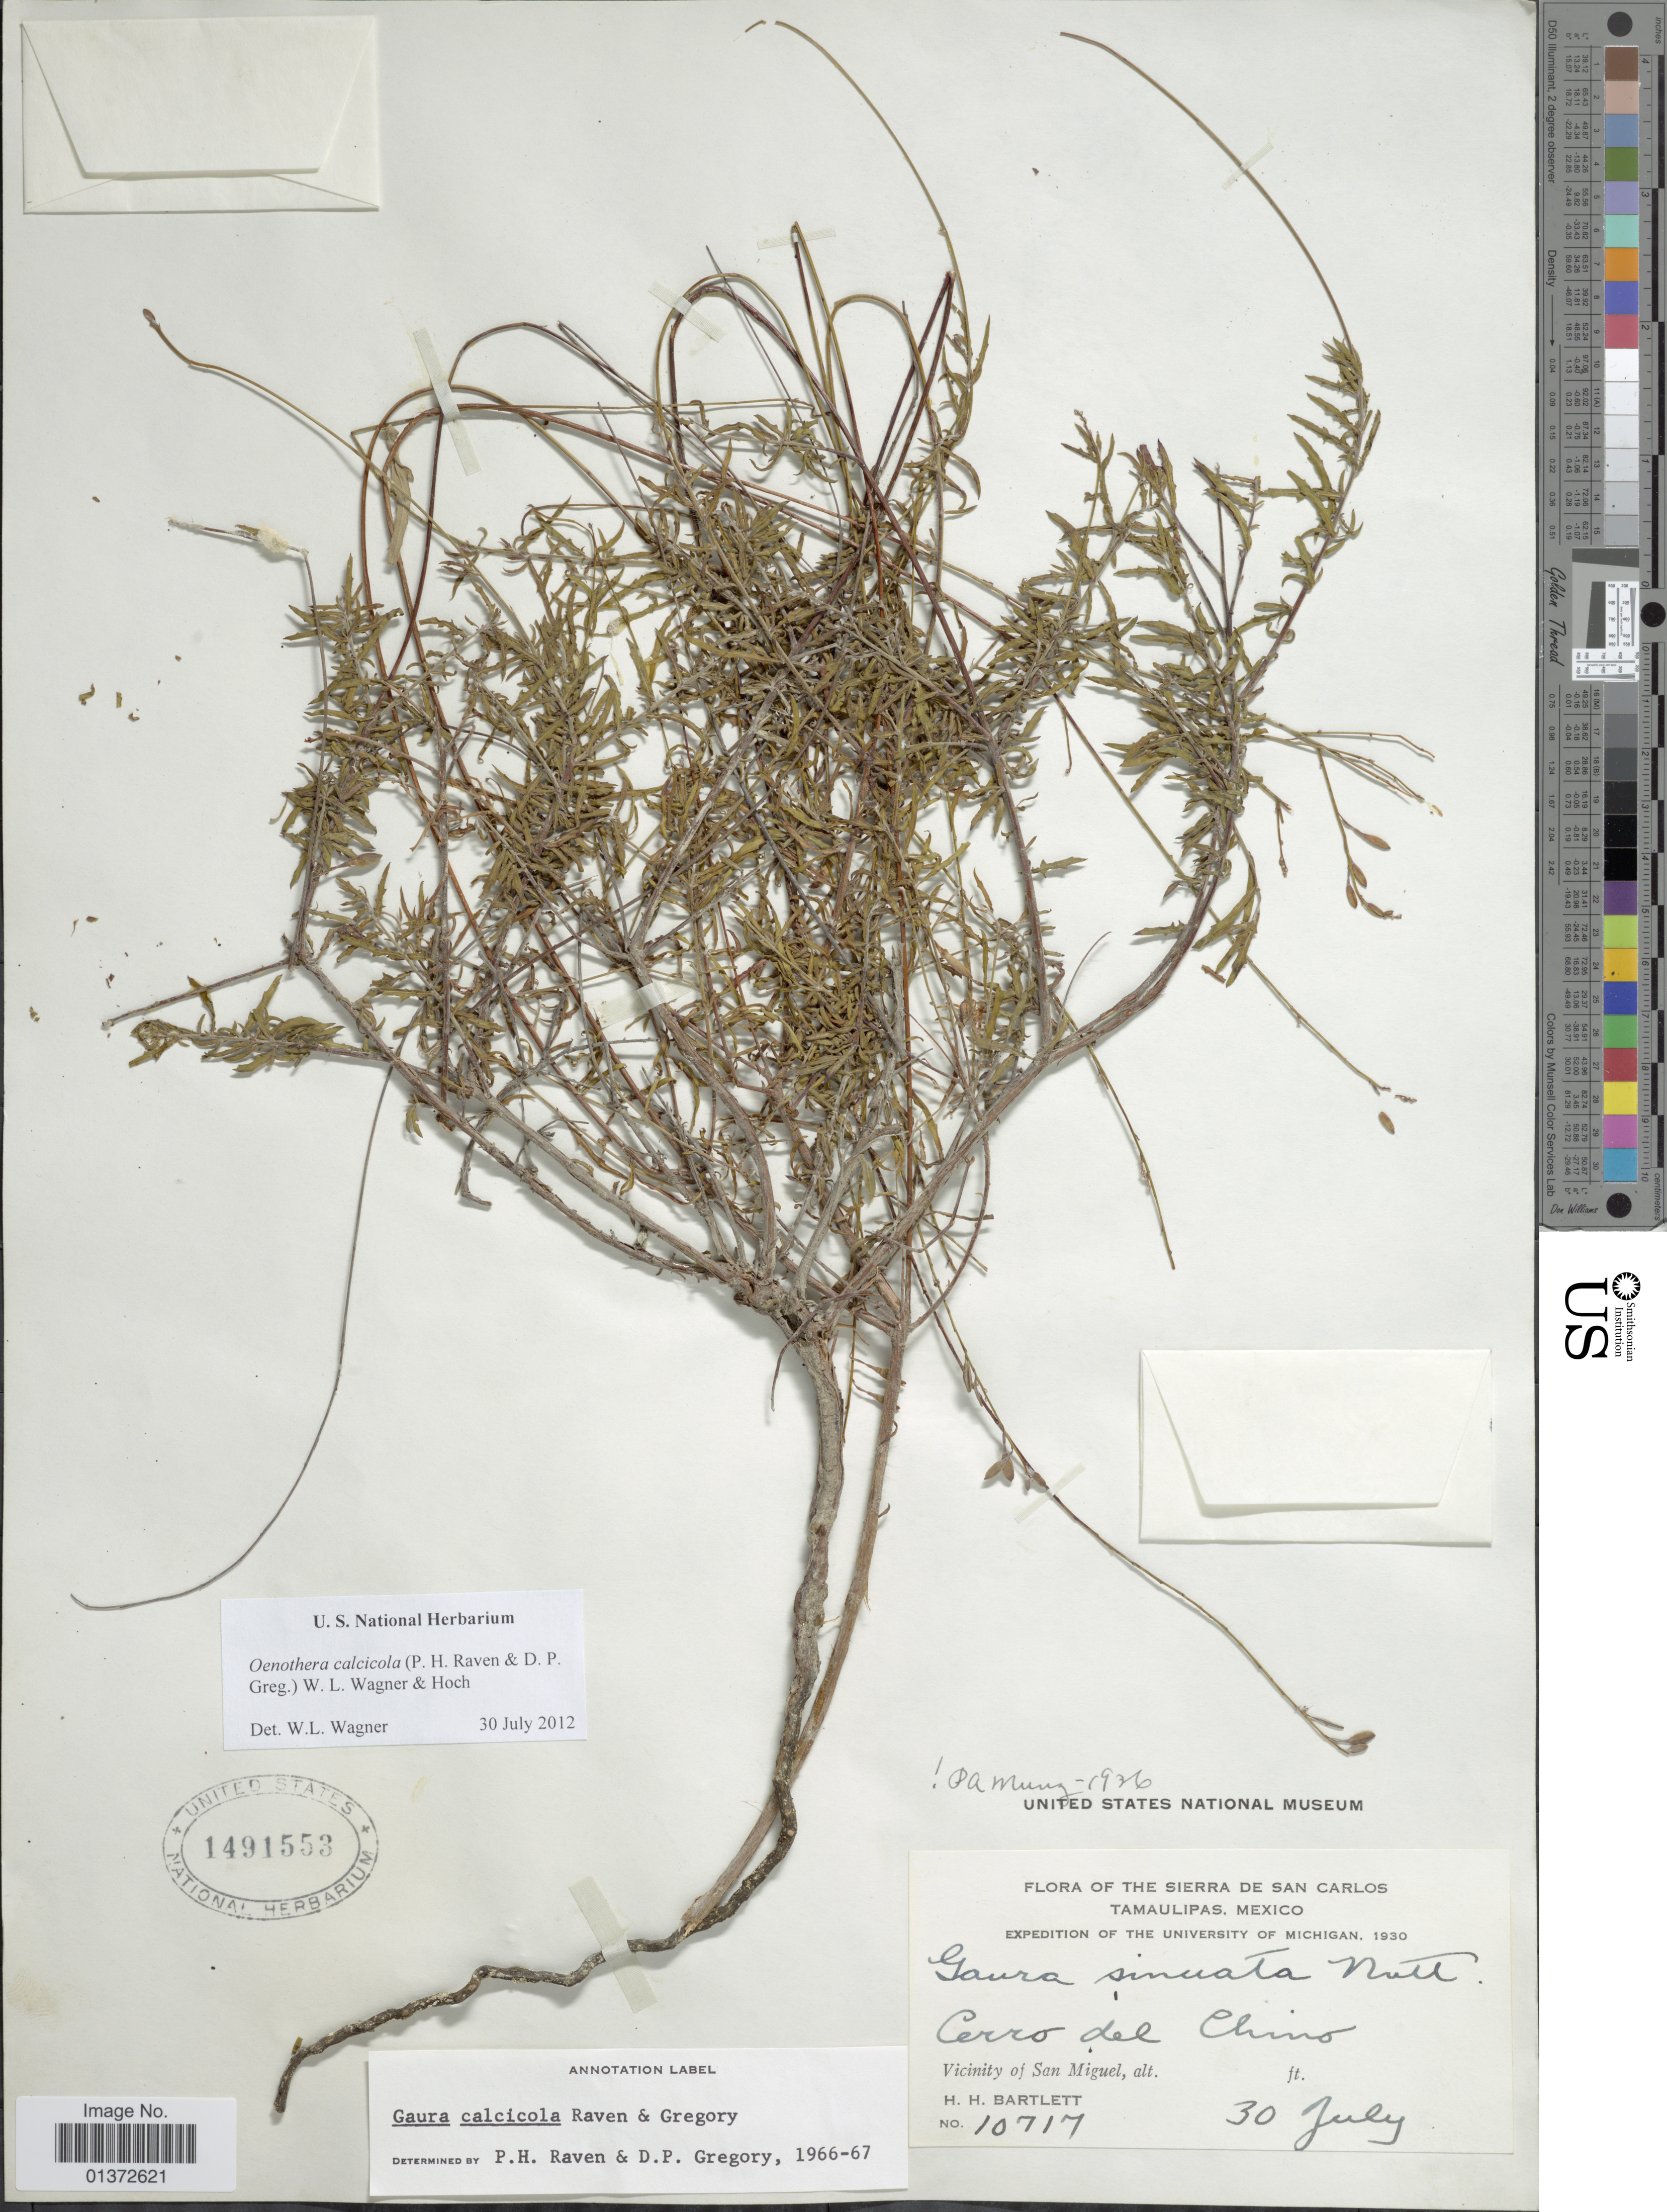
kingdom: Plantae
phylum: Tracheophyta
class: Magnoliopsida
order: Myrtales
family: Onagraceae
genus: Oenothera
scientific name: Oenothera calcicola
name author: (P.H. Raven & D.P. Greg.) W.L. Wagner & Hoch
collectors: H. H. Bartlett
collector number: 10717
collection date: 1930-07-30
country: Mexico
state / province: Tamaulipas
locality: Sierra de San Carlos, Tamaulipas, Cerro del Chino, vicinity of San Miguel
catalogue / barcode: US 1491553